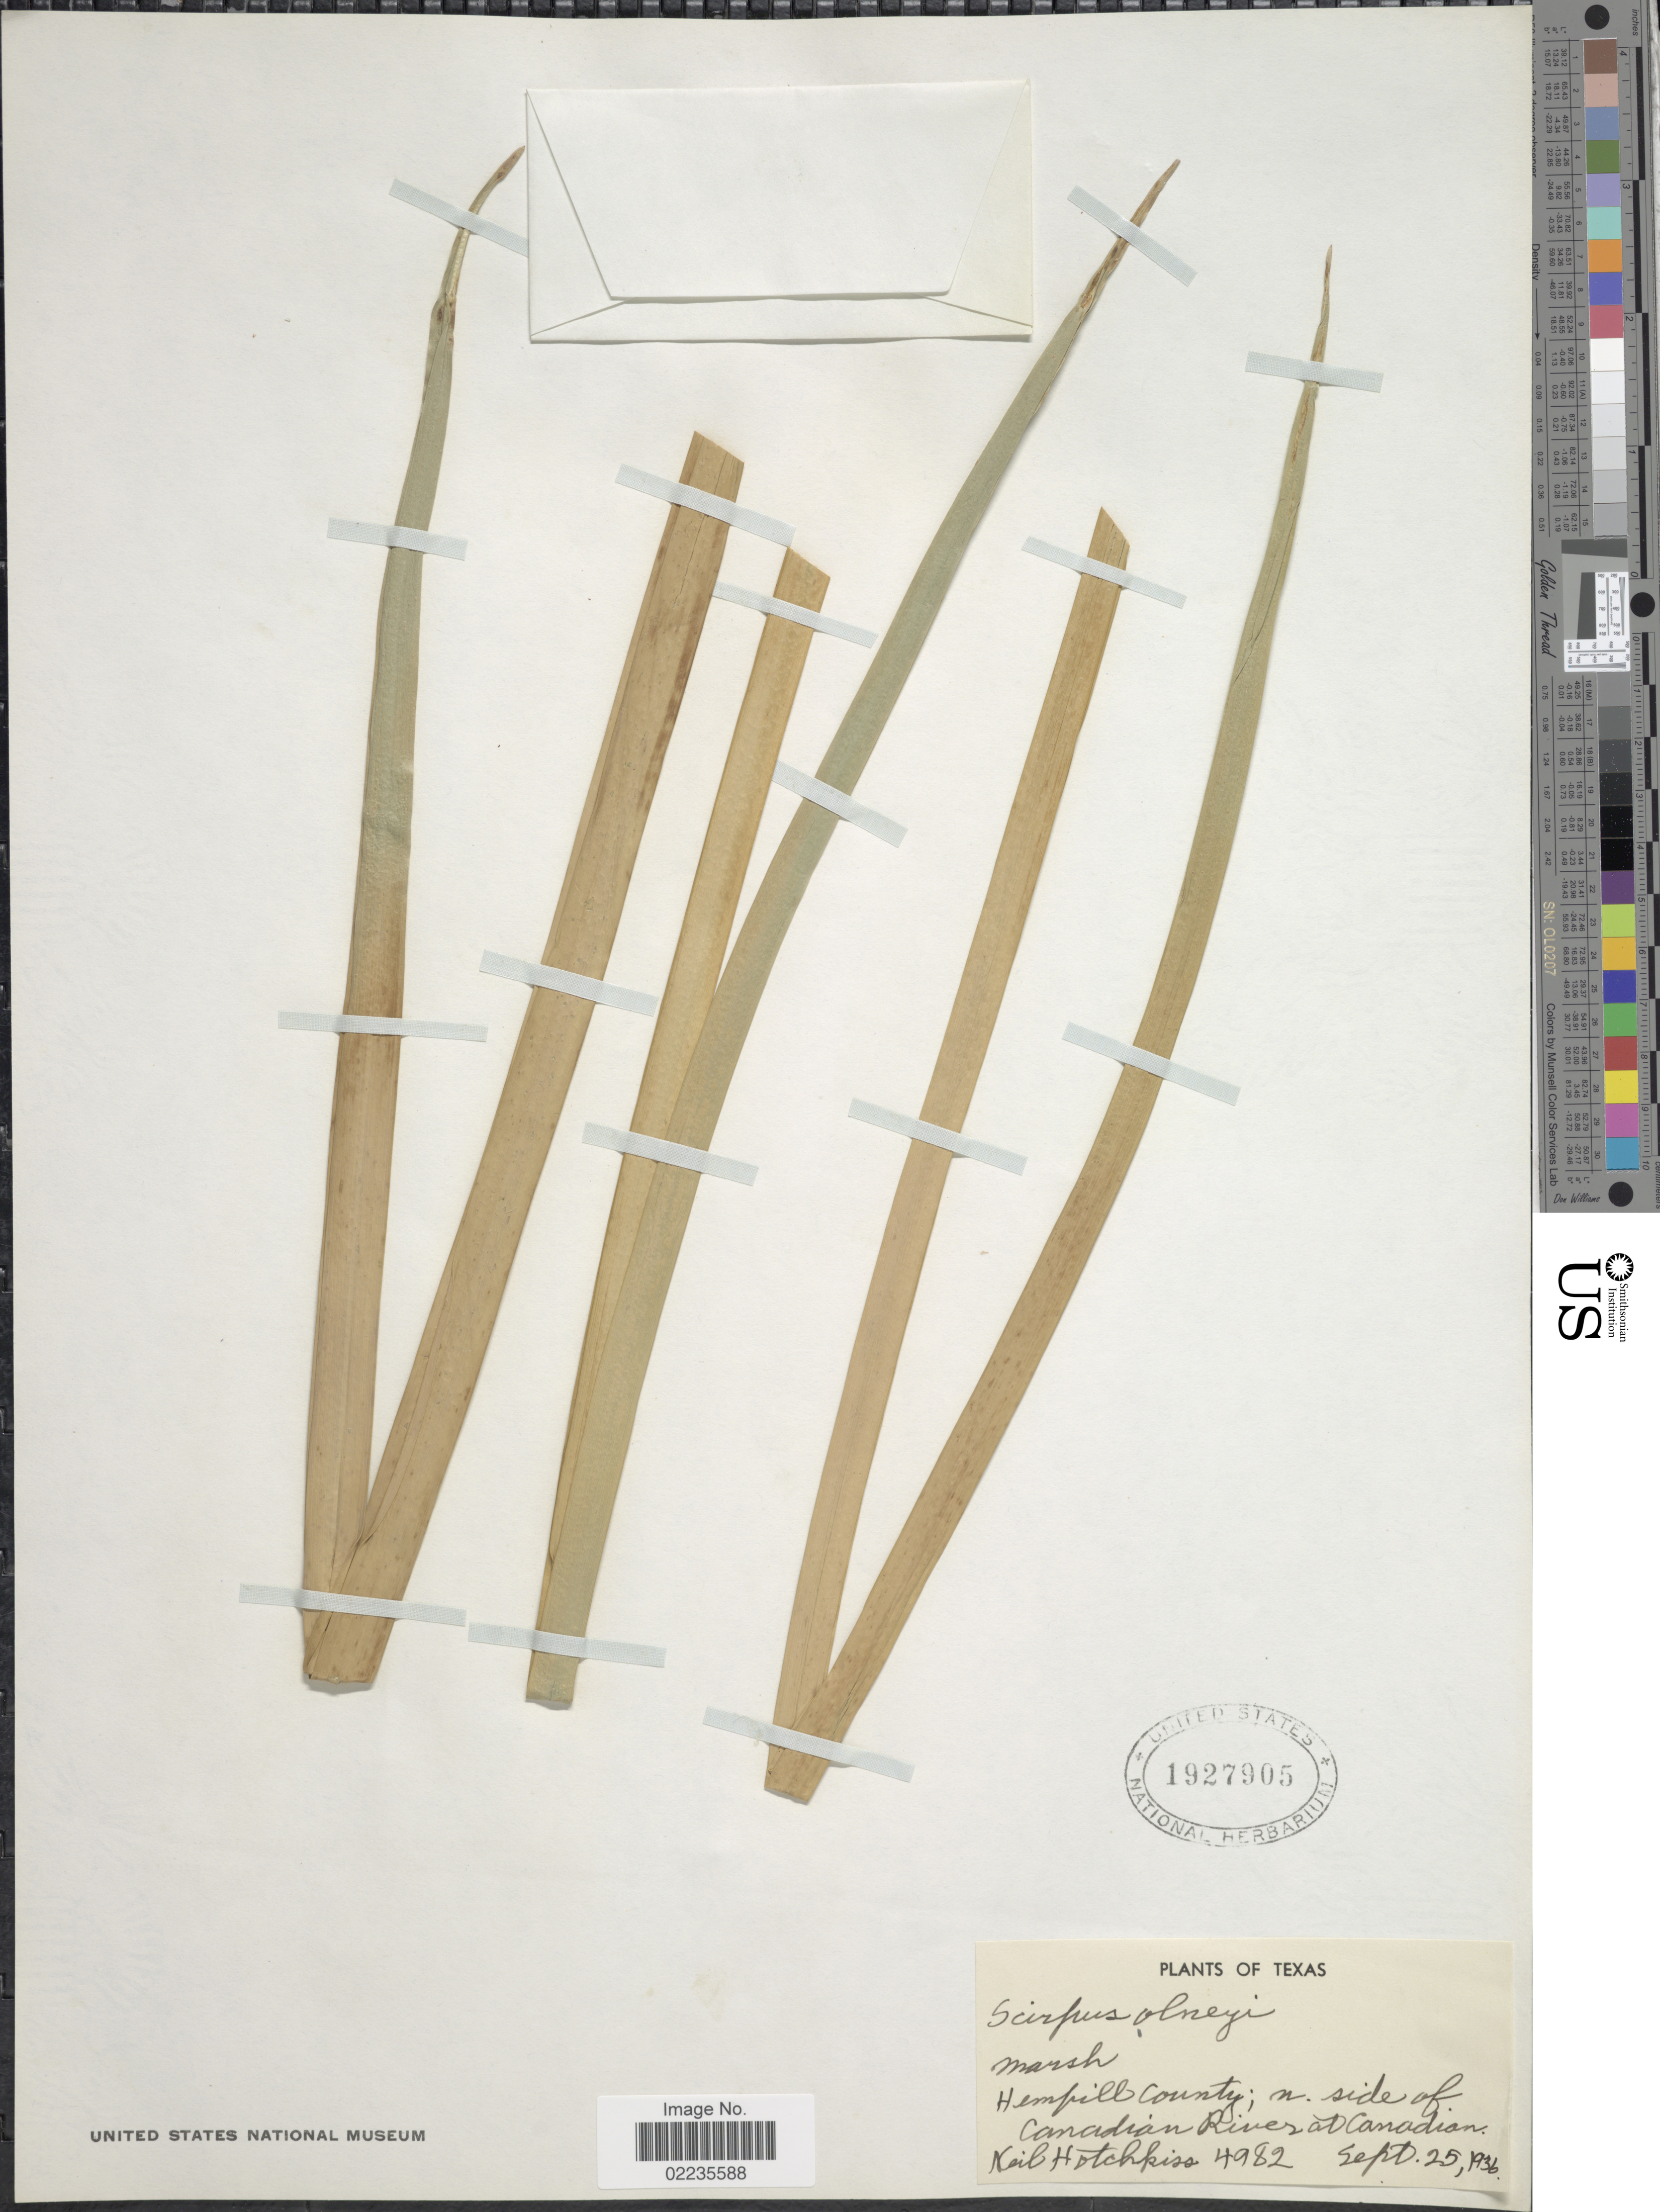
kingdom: Plantae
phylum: Tracheophyta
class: Liliopsida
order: Poales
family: Cyperaceae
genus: Schoenoplectus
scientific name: Schoenoplectus americanus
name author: (Pers.) Volkart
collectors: N. Hotchkiss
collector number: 4982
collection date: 1936-09-25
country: United States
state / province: Texas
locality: Hempill County, n. side of Canadian River at Canadian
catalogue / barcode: US 1927905